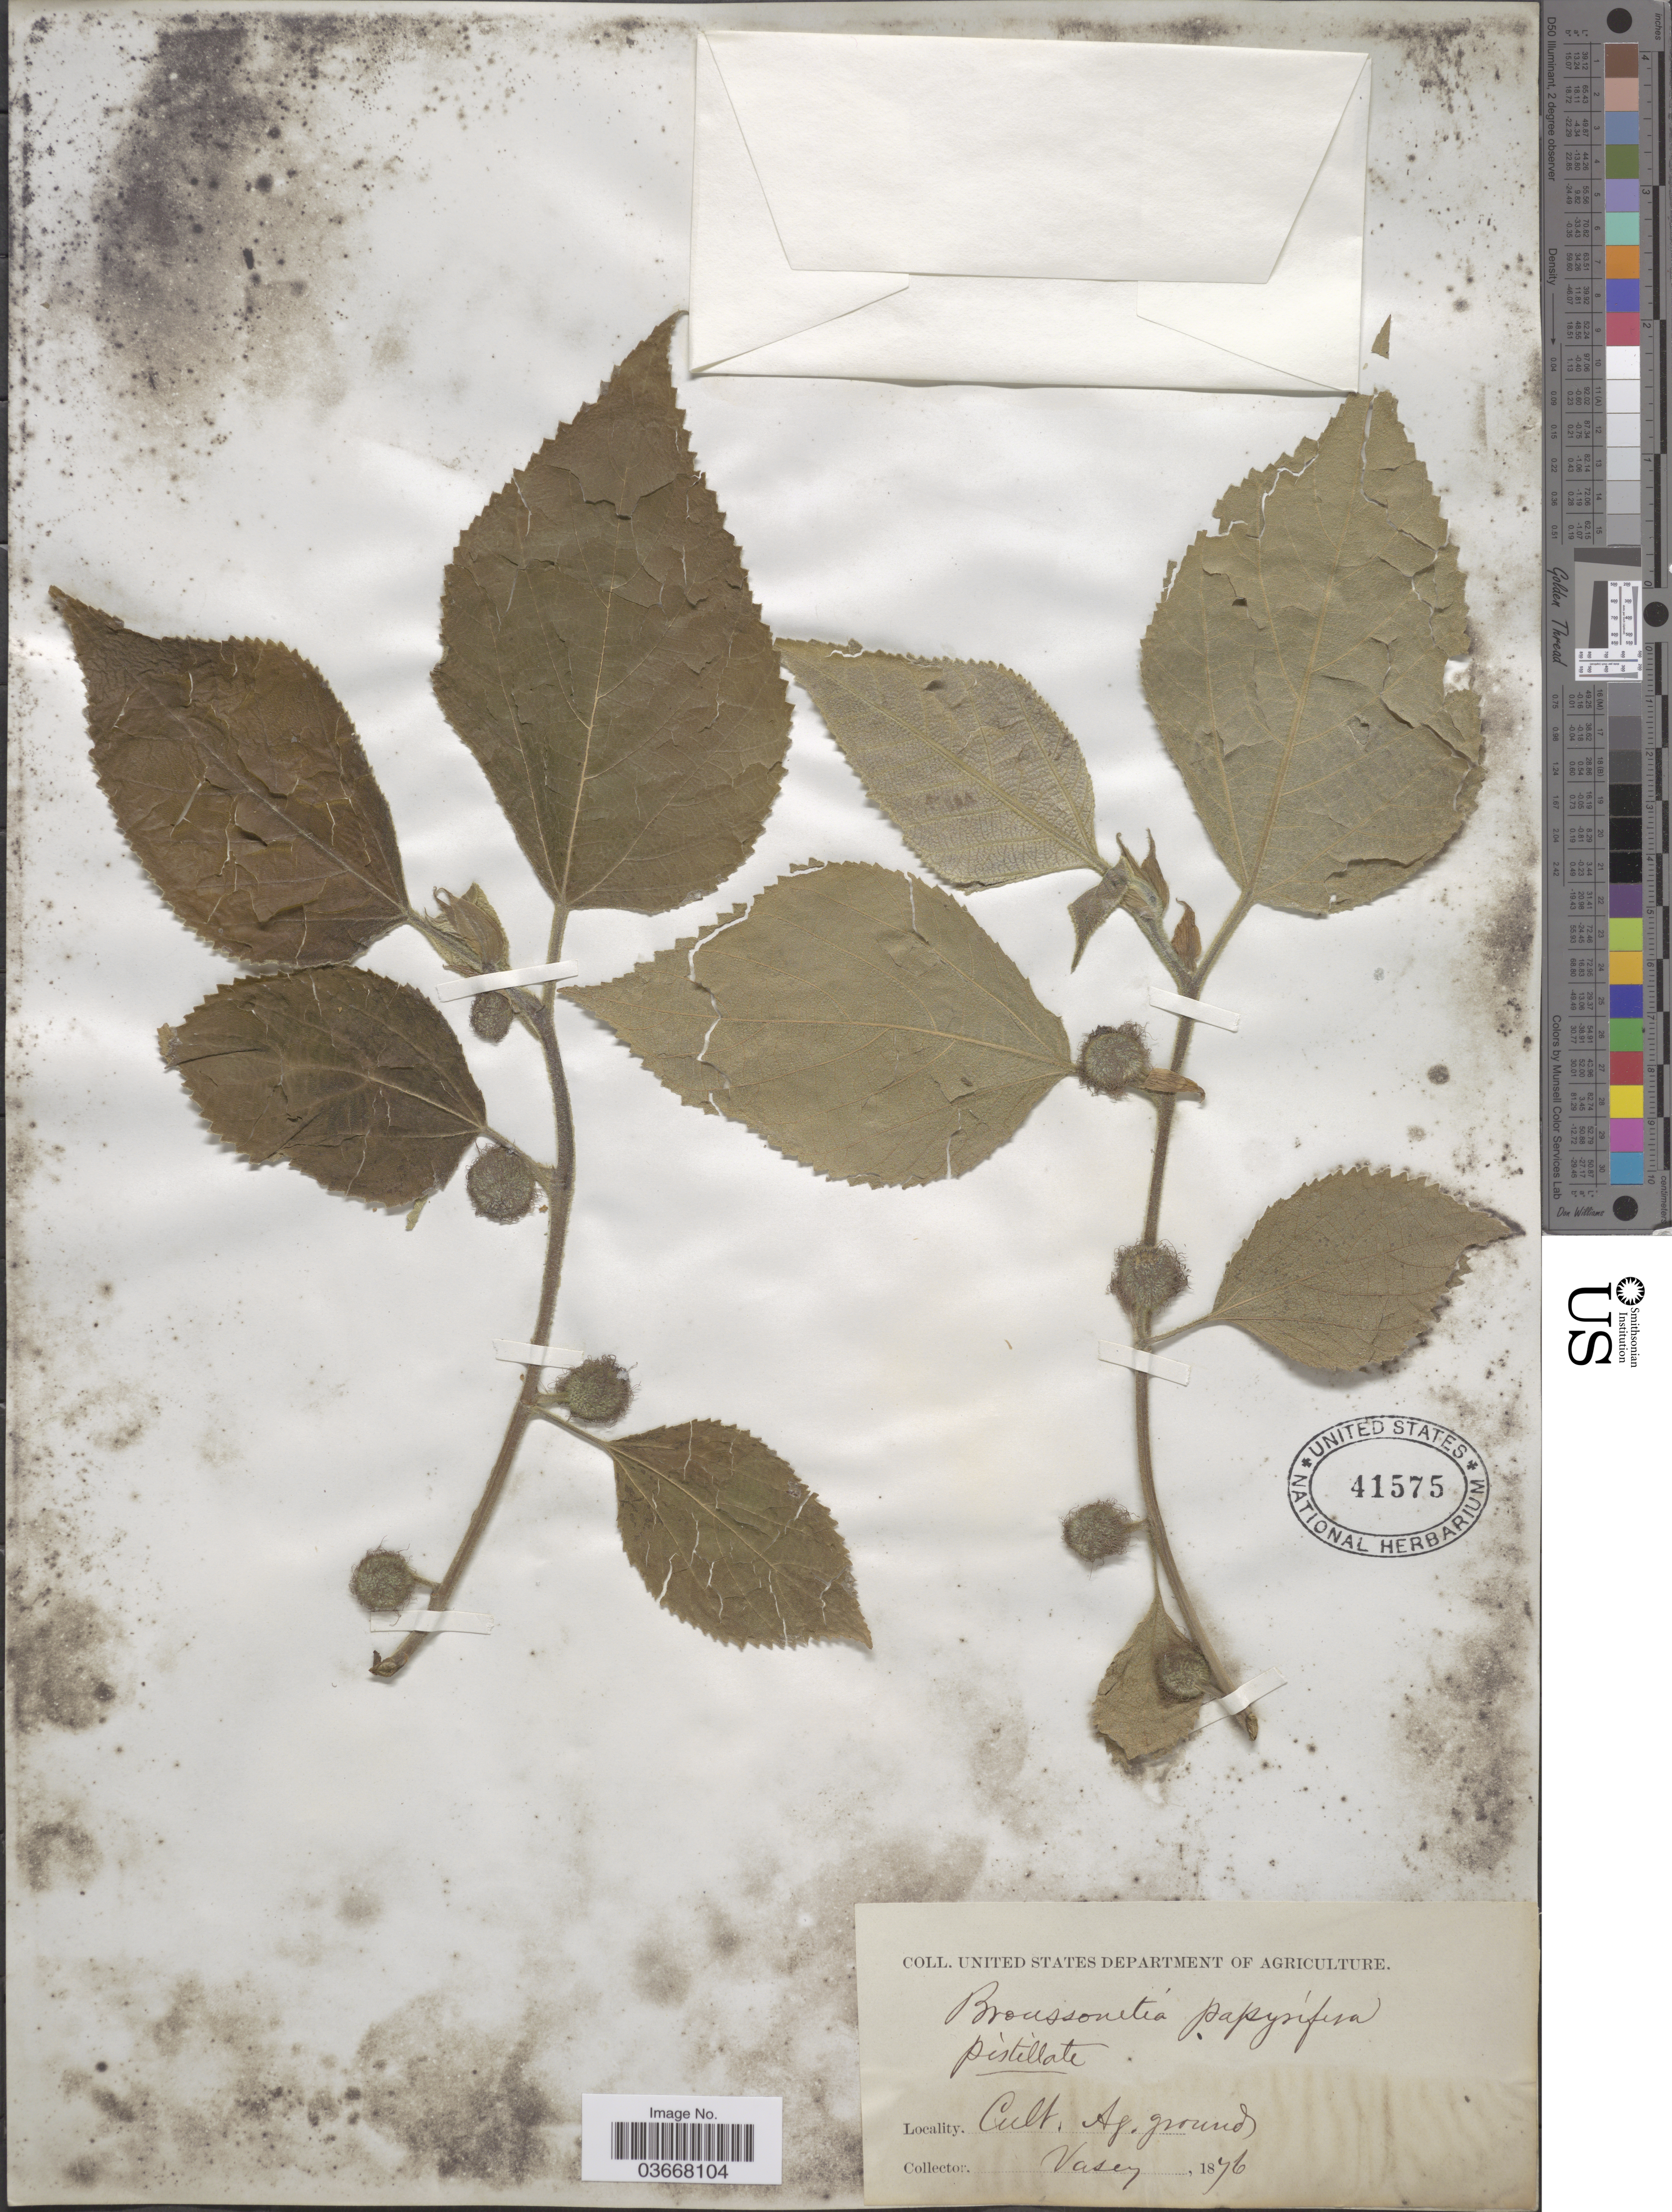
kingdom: Plantae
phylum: Tracheophyta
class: Magnoliopsida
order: Rosales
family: Moraceae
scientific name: Broussoneta papyrifera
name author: (L.) L'Hér. ex Vent.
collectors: Vasey, --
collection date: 1876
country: United States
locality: Ag. grounds.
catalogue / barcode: US 41575